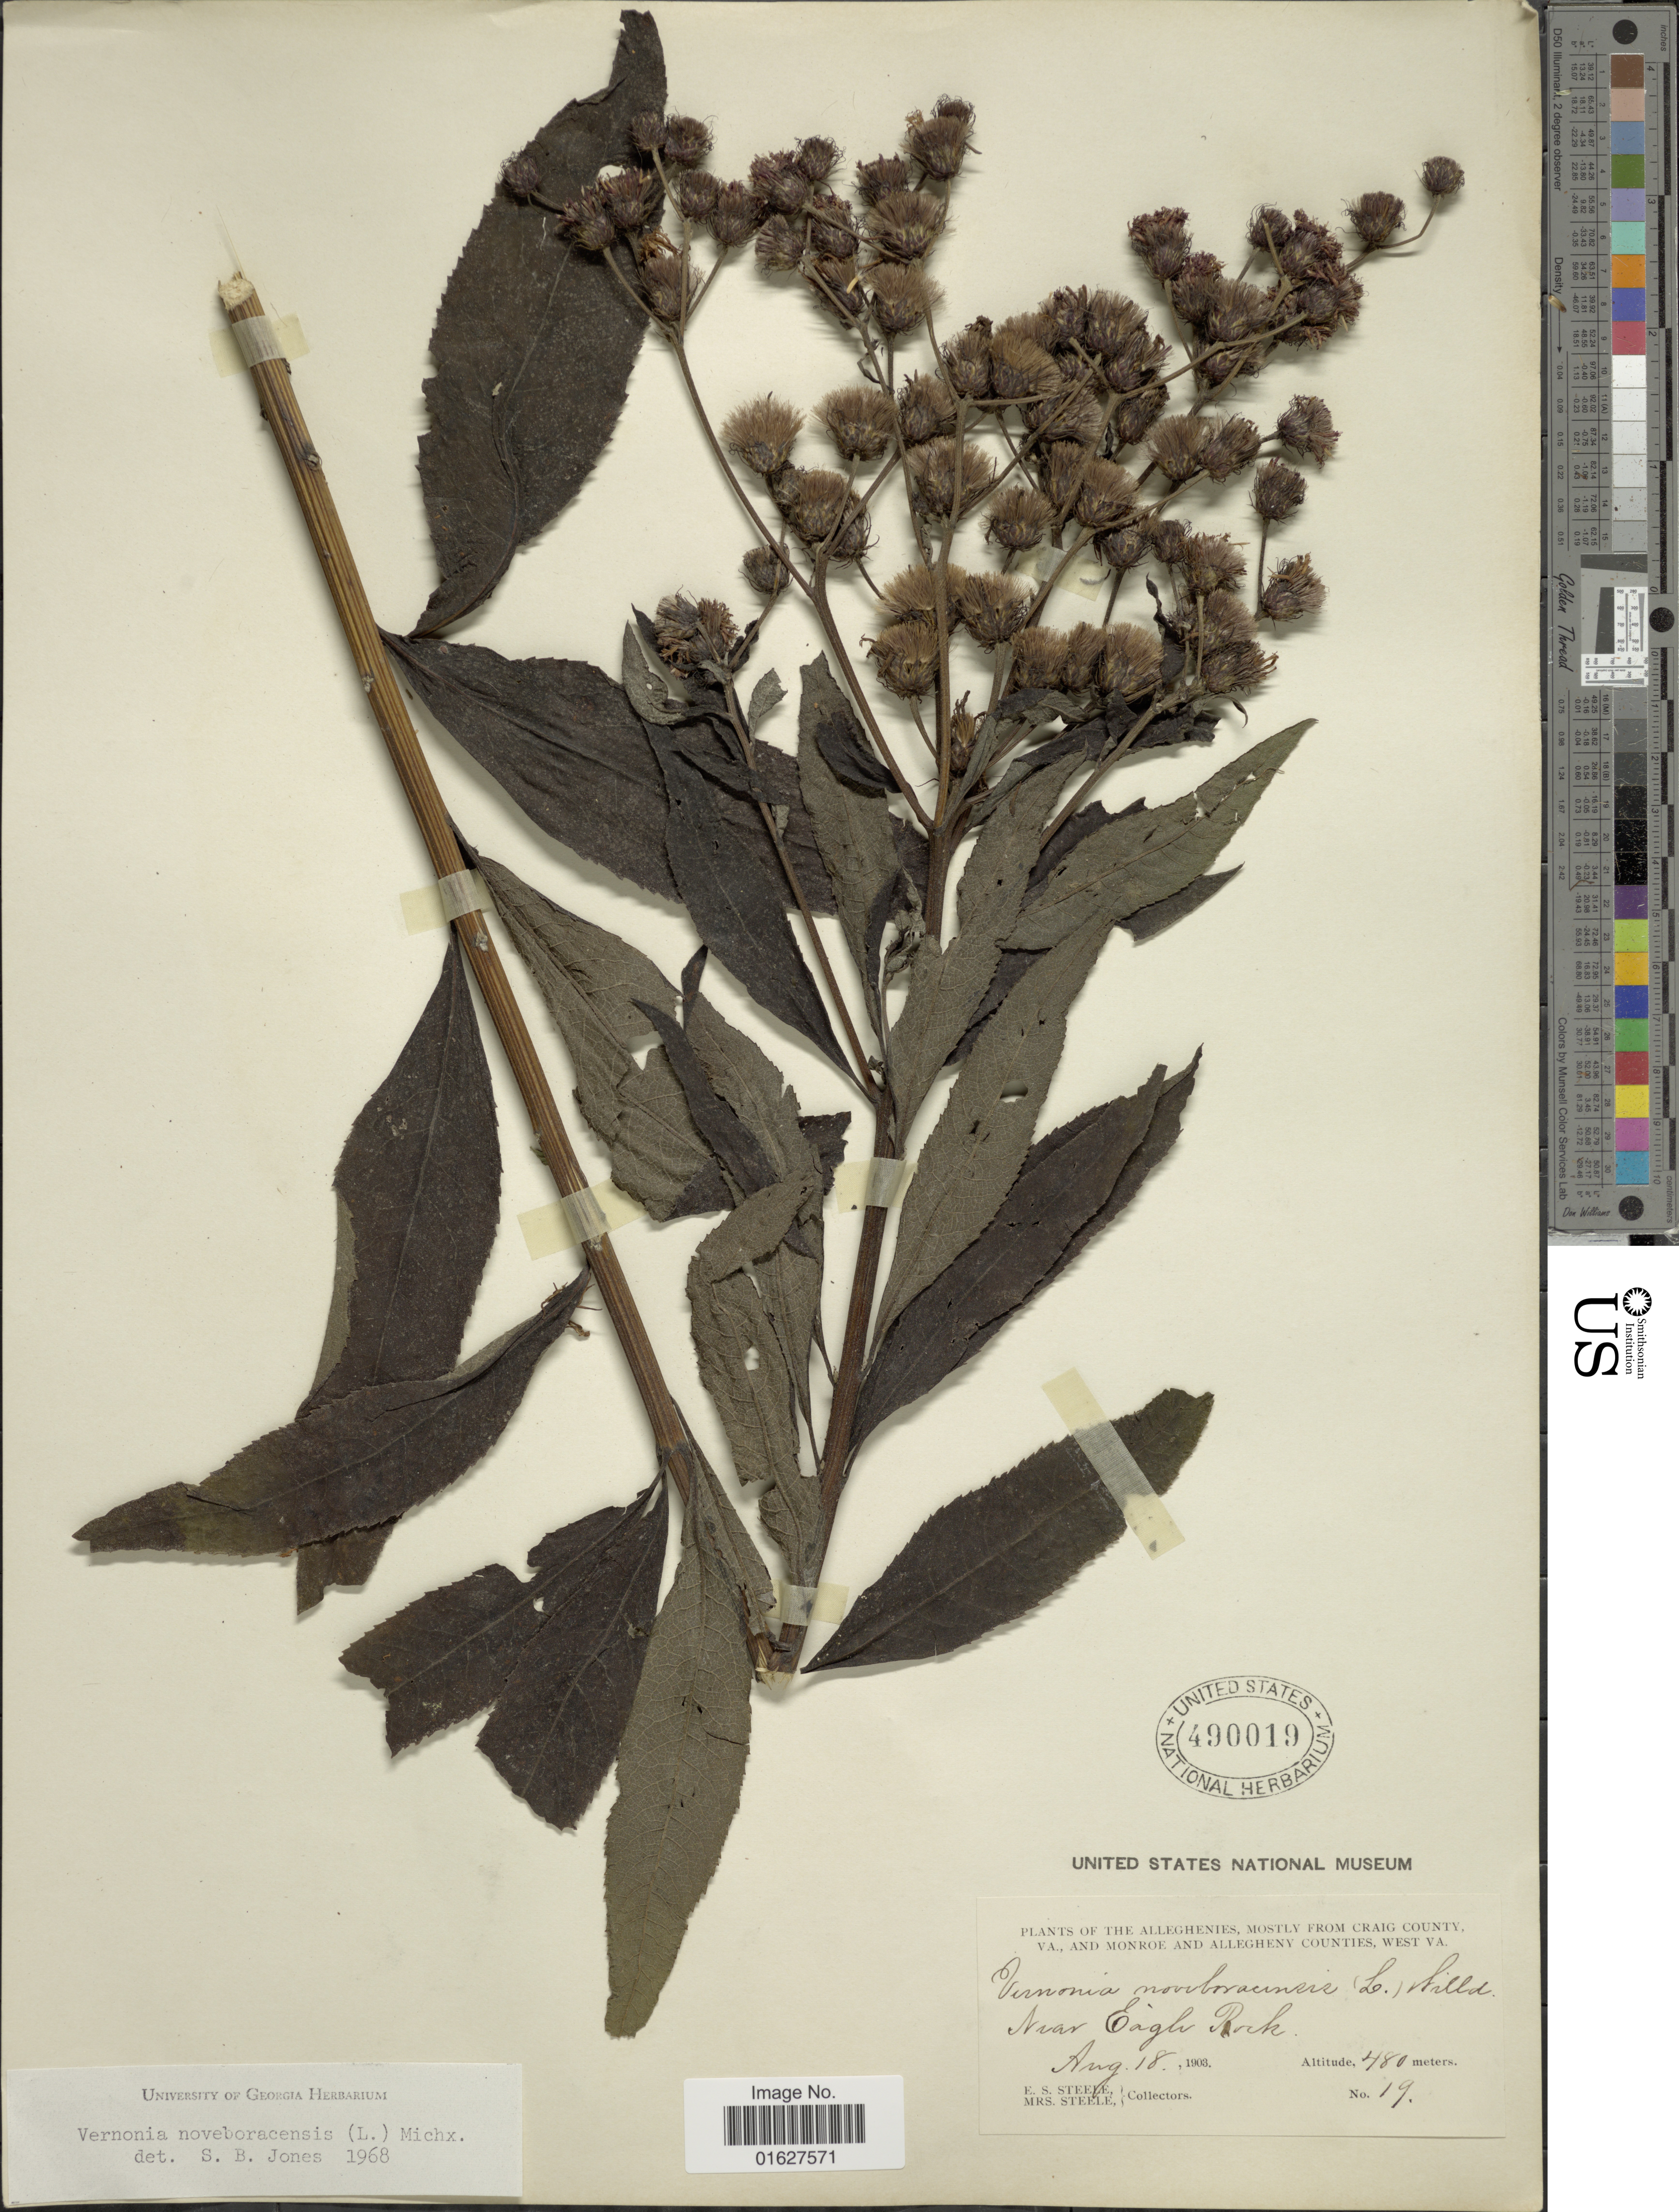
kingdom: Plantae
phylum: Tracheophyta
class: Magnoliopsida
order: Asterales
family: Asteraceae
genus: Vernonia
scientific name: Vernonia noveboracensis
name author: (L.) Michx.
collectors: E. Steele & Mrs. E. S. Steele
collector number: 19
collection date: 1903-08-18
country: United States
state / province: Virginia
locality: The Alleghenies, mostly from Craig County, VA., and Monroe and Allegheny Counties, West VA. Near High Rock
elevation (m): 480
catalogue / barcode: US 490019